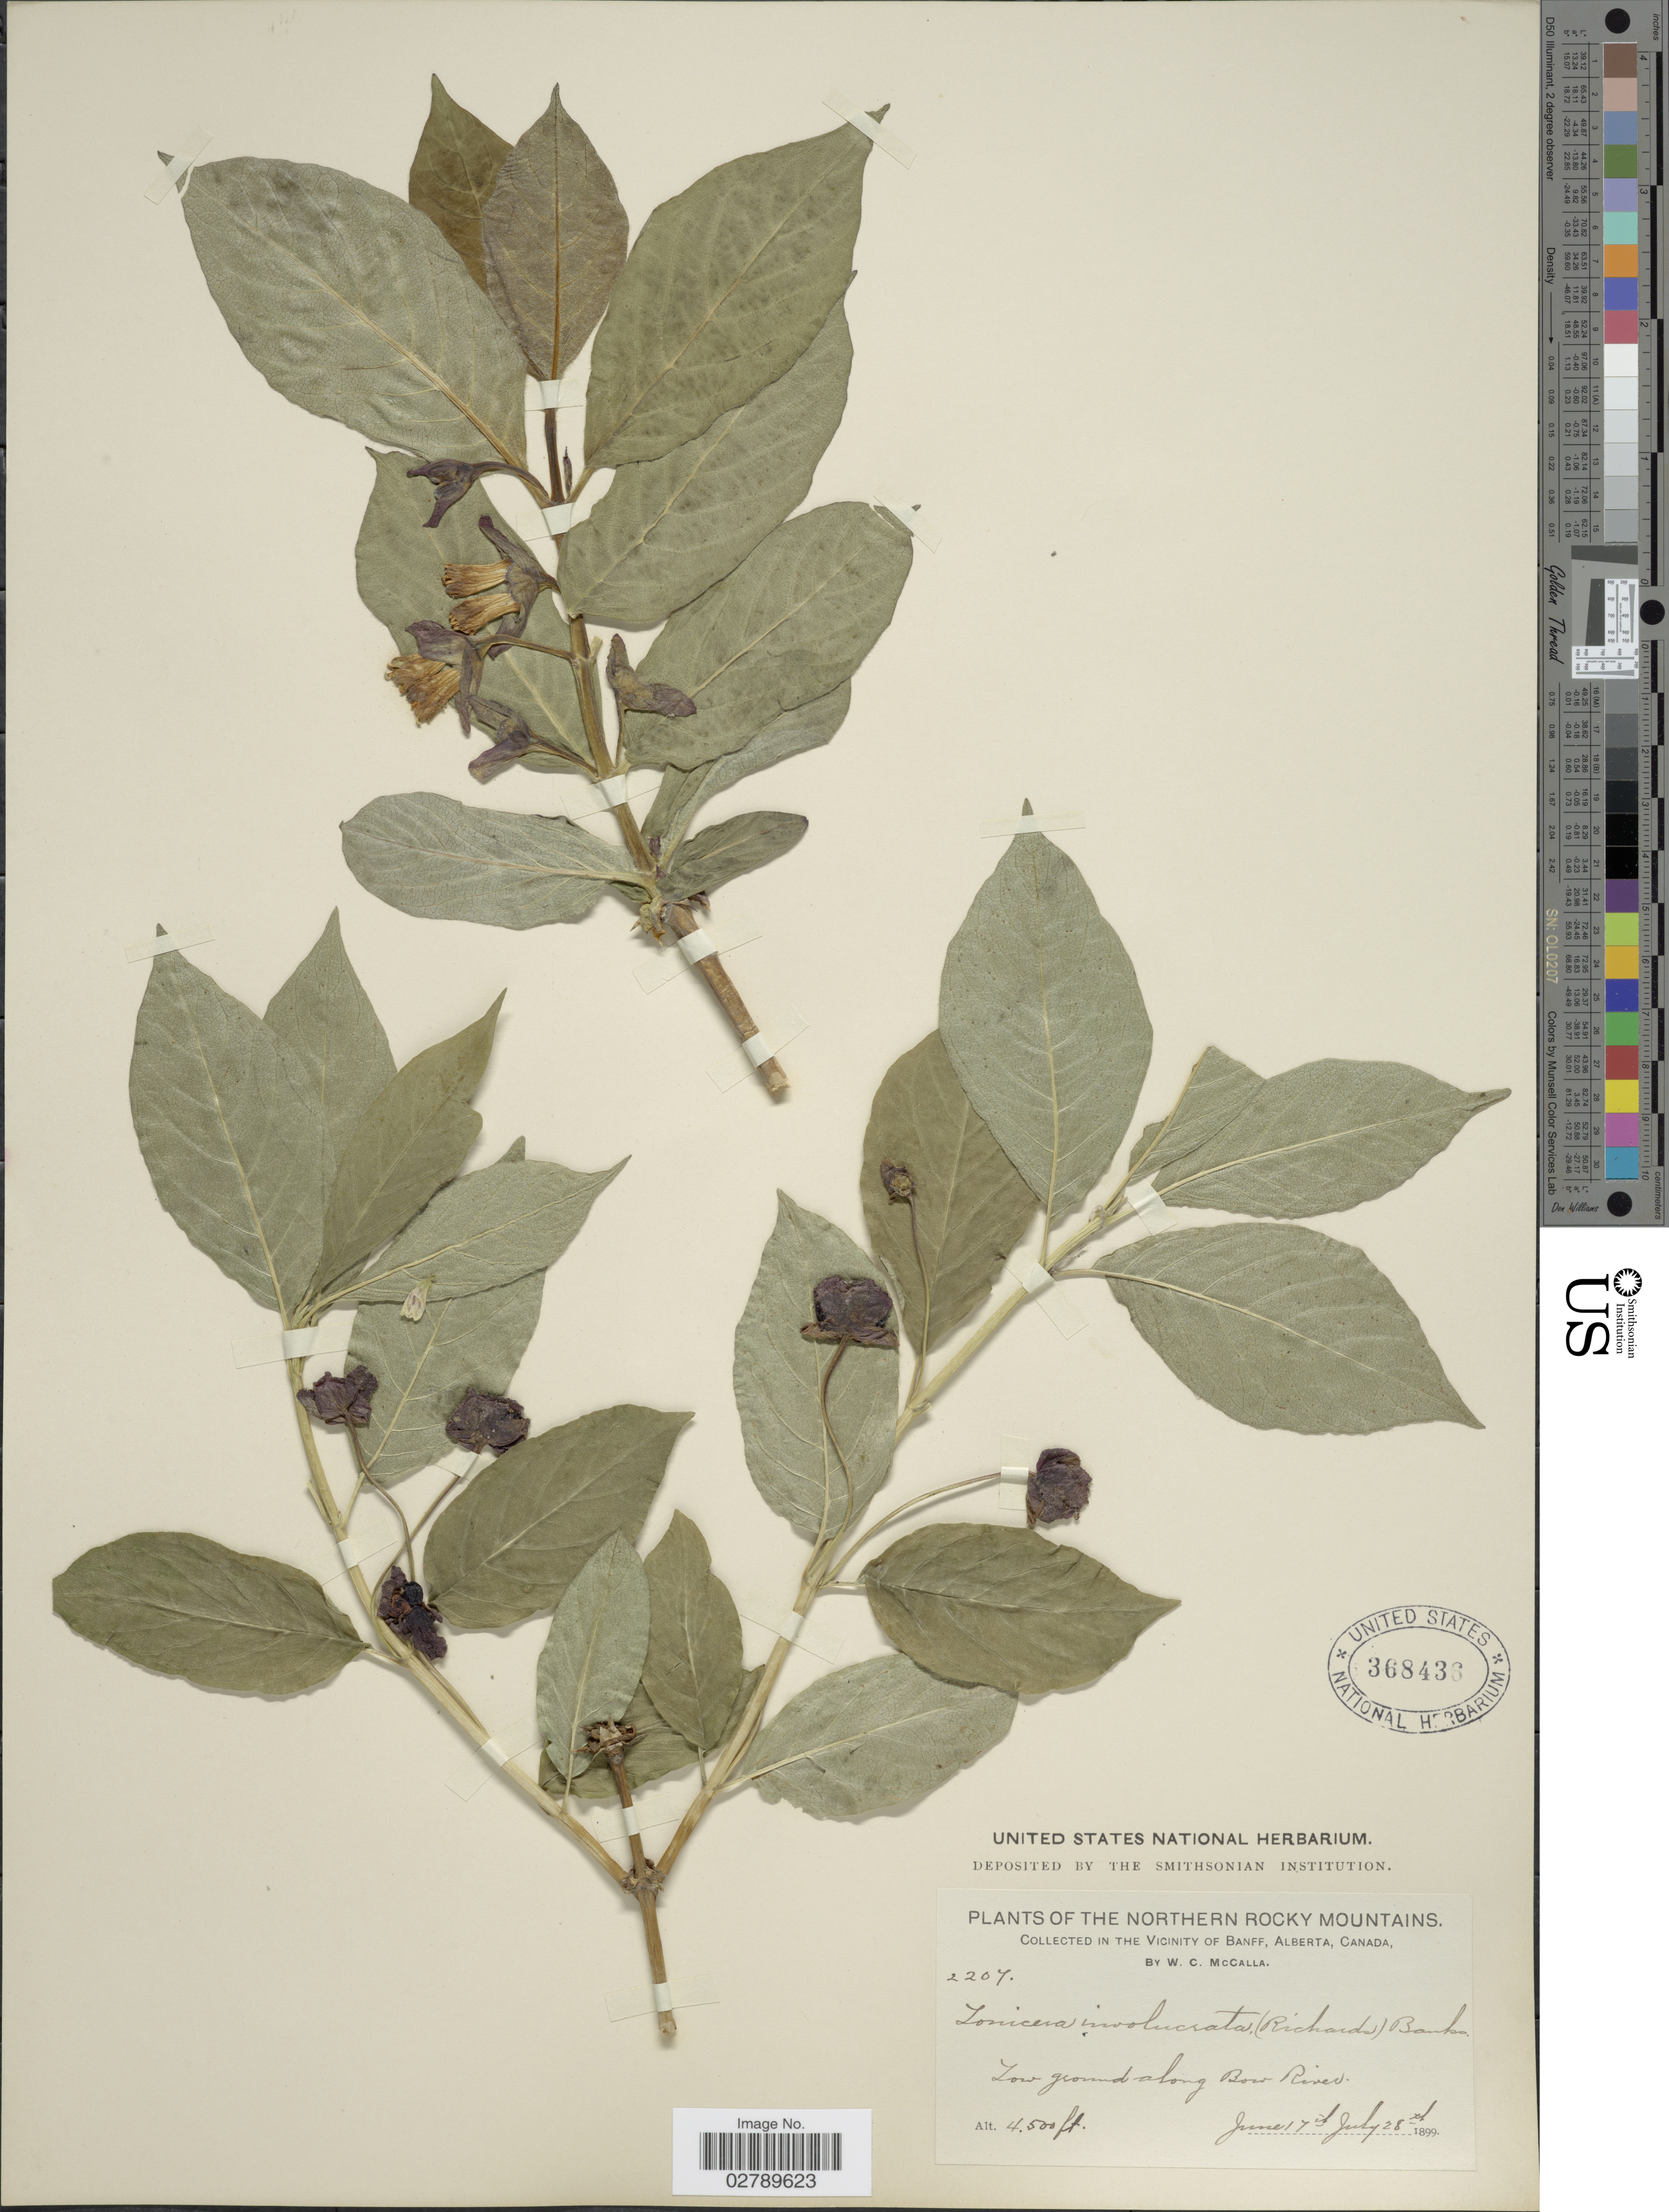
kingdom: Plantae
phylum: Tracheophyta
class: Magnoliopsida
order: Dipsacales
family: Caprifoliaceae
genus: Lonicera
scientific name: Lonicera involucrata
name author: (Richardson) Banks ex Spreng.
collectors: W. McCalla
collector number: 2207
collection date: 1899-06-17/1899-07-28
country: Canada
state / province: Alberta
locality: Northern Rocky Mountains. In the vicinity of Banff. Low ground along Bow River.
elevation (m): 1372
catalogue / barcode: US 368436